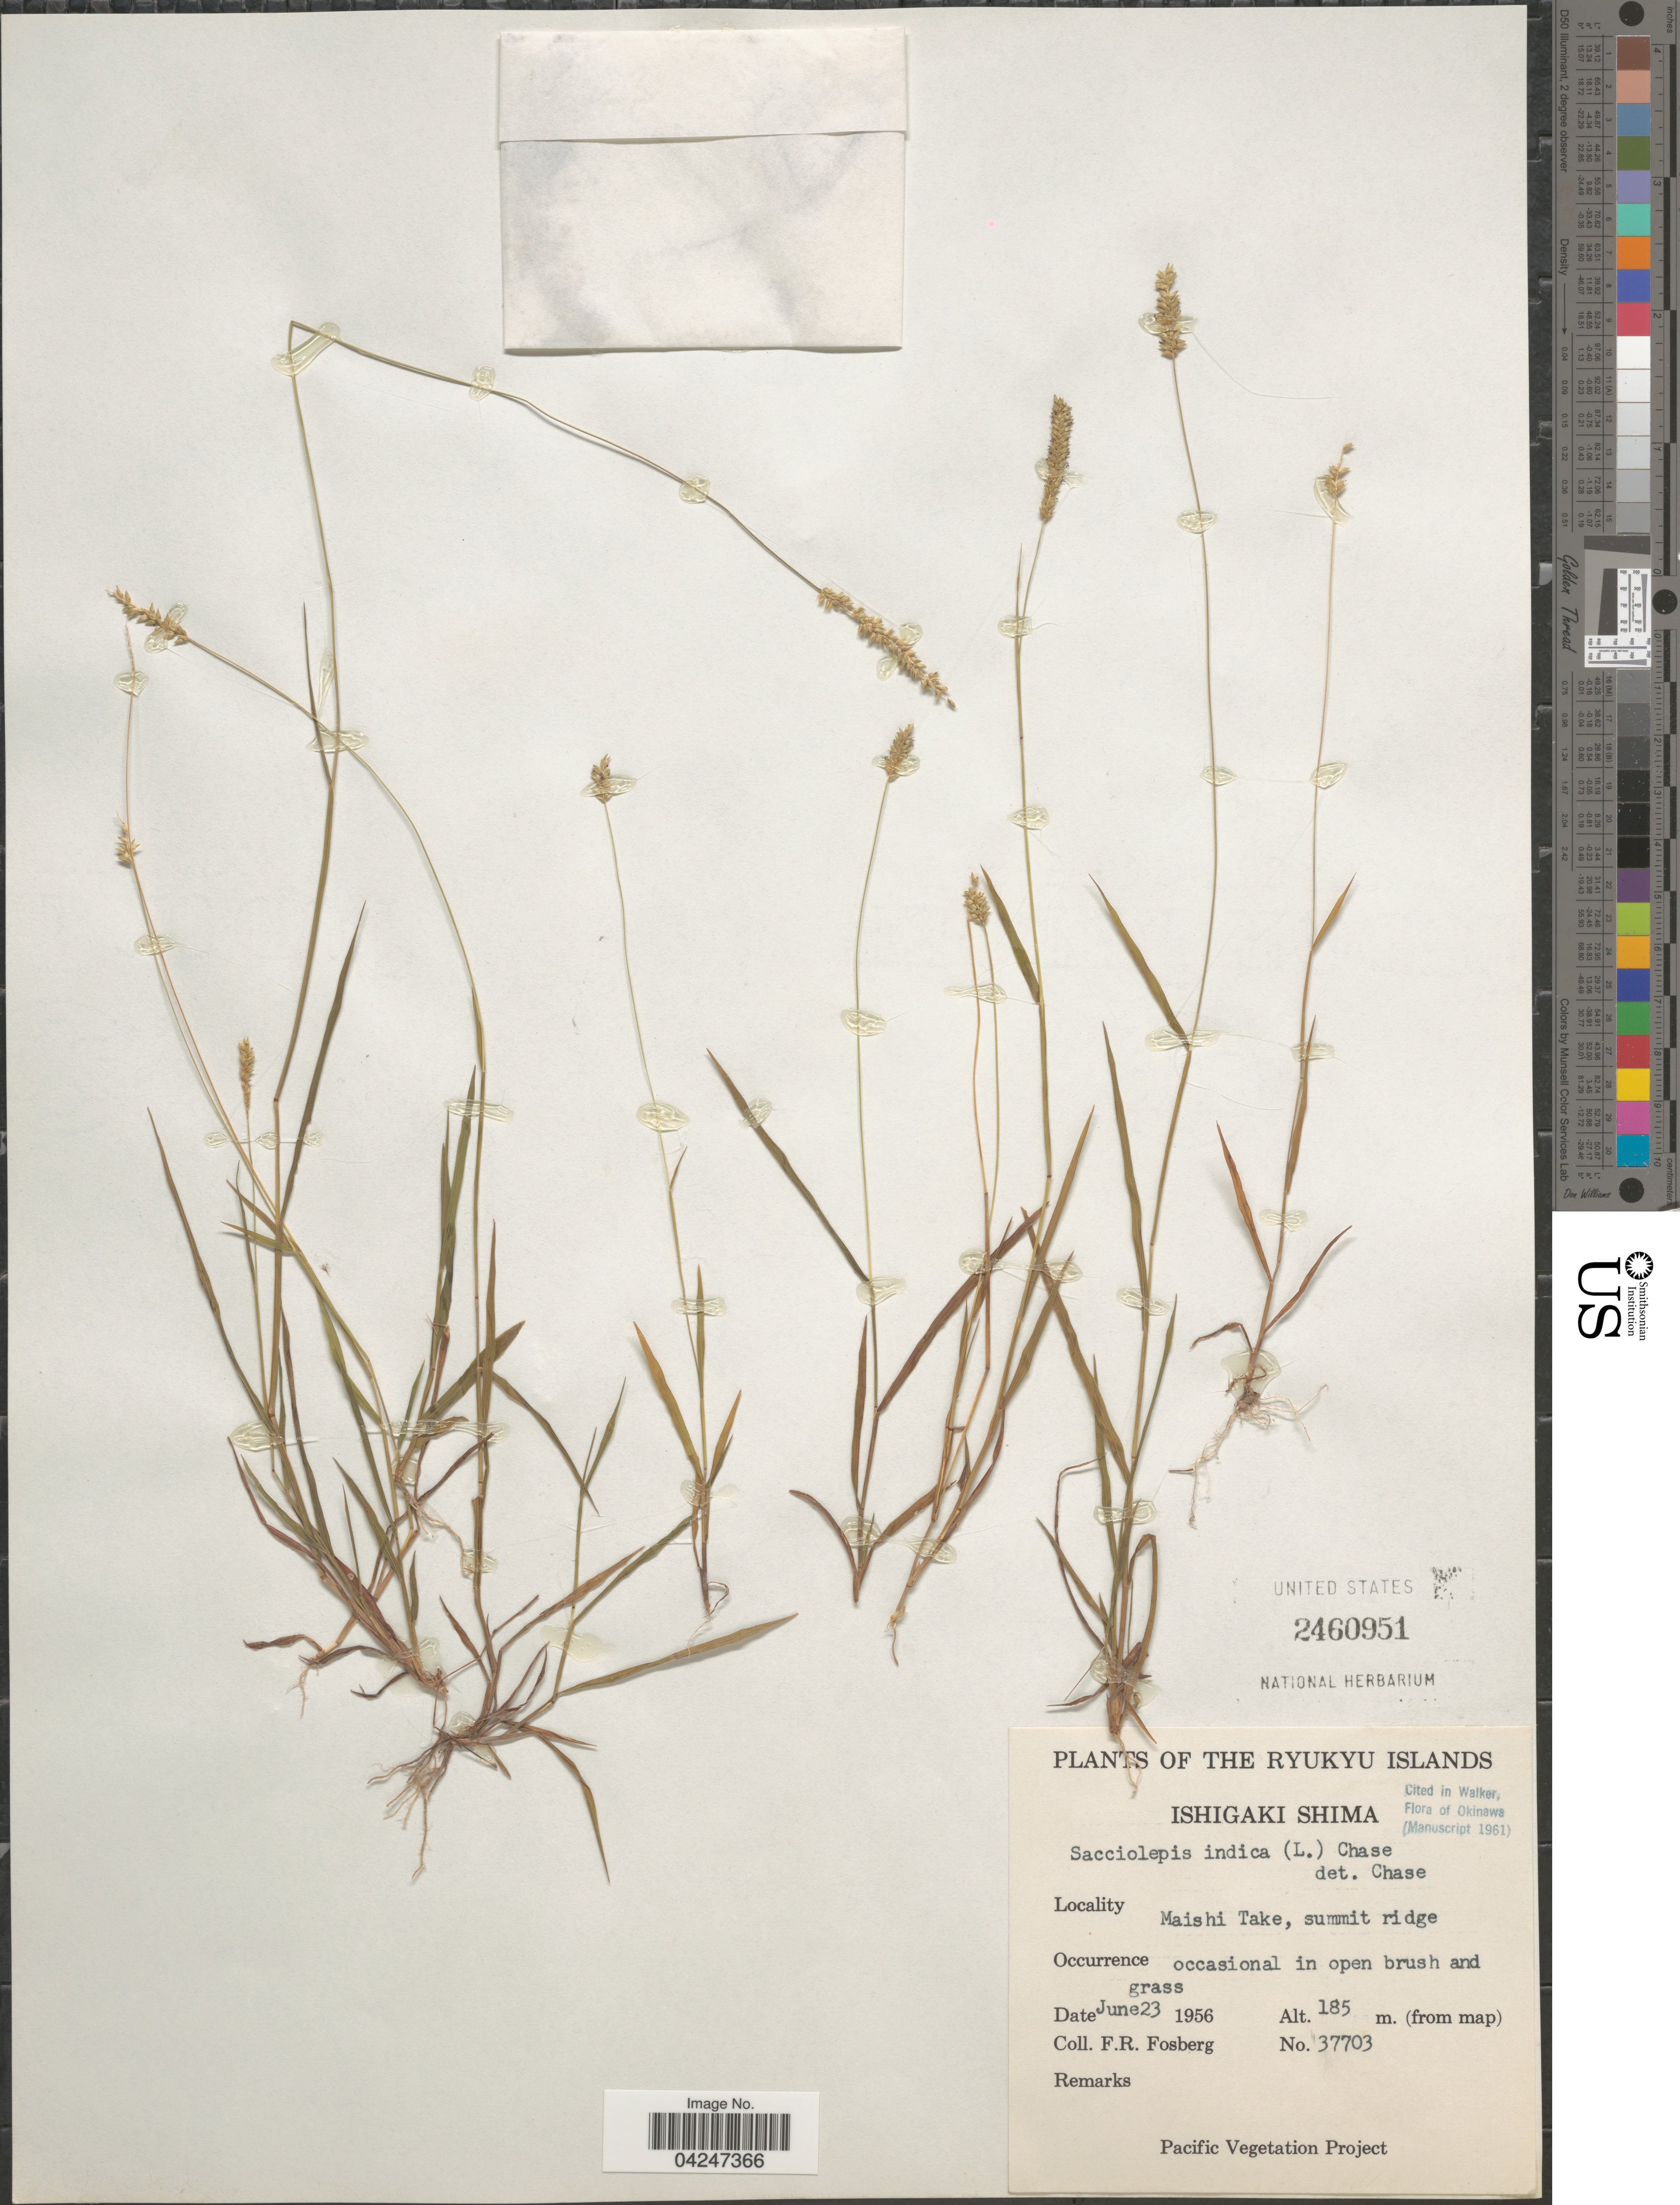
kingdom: Plantae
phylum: Tracheophyta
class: Liliopsida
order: Poales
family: Poaceae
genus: Sacciolepis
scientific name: Sacciolepis indica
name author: (L.) Chase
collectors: F. R. Fosberg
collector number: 37703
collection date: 1956-06-23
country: Japan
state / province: Okinawa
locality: Ryukyu Islands. Ishigaki Shima. Maishi Take, summit ridge. Occasional in open brush and grass.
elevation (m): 185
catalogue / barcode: US 2460951